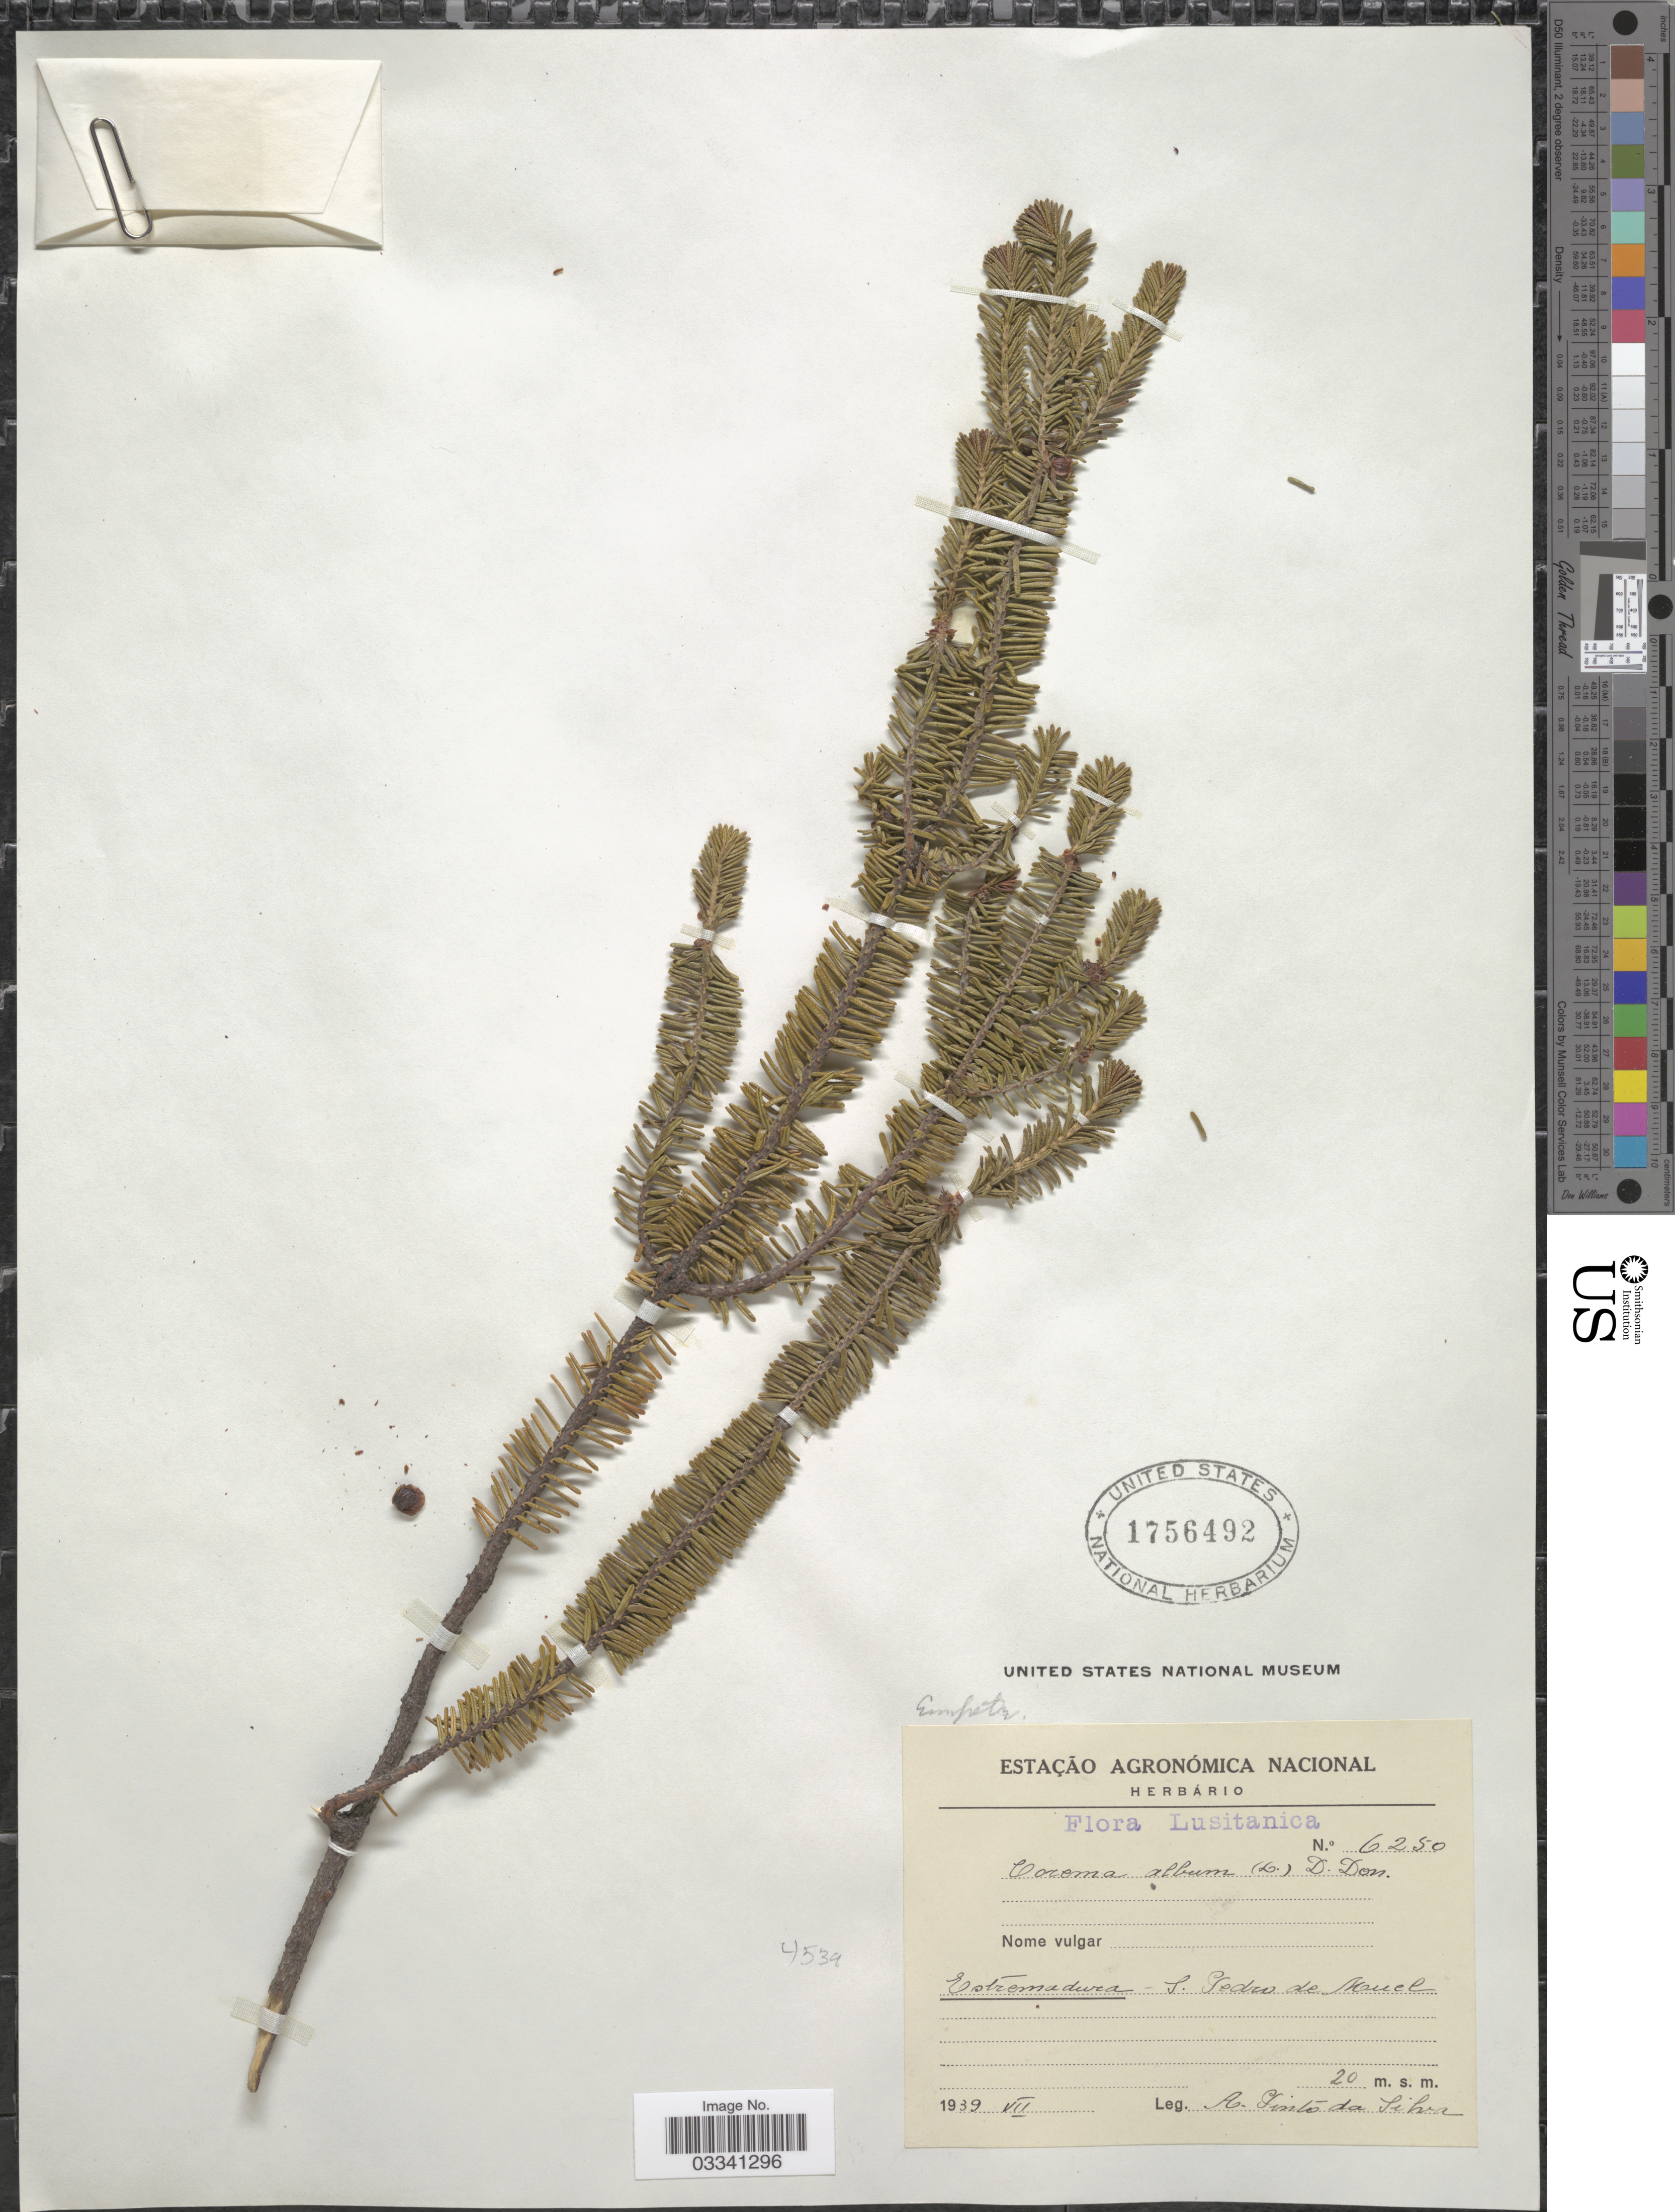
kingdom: Plantae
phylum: Tracheophyta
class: Magnoliopsida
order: Ericales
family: Ericaceae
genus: Corema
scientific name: Corema album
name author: D. Don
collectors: A. P. Silva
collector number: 6250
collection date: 1939-07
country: Portugal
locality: Lusitanica. Estremadura - S. Pedro de Muel.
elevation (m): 20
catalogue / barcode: US 1756492